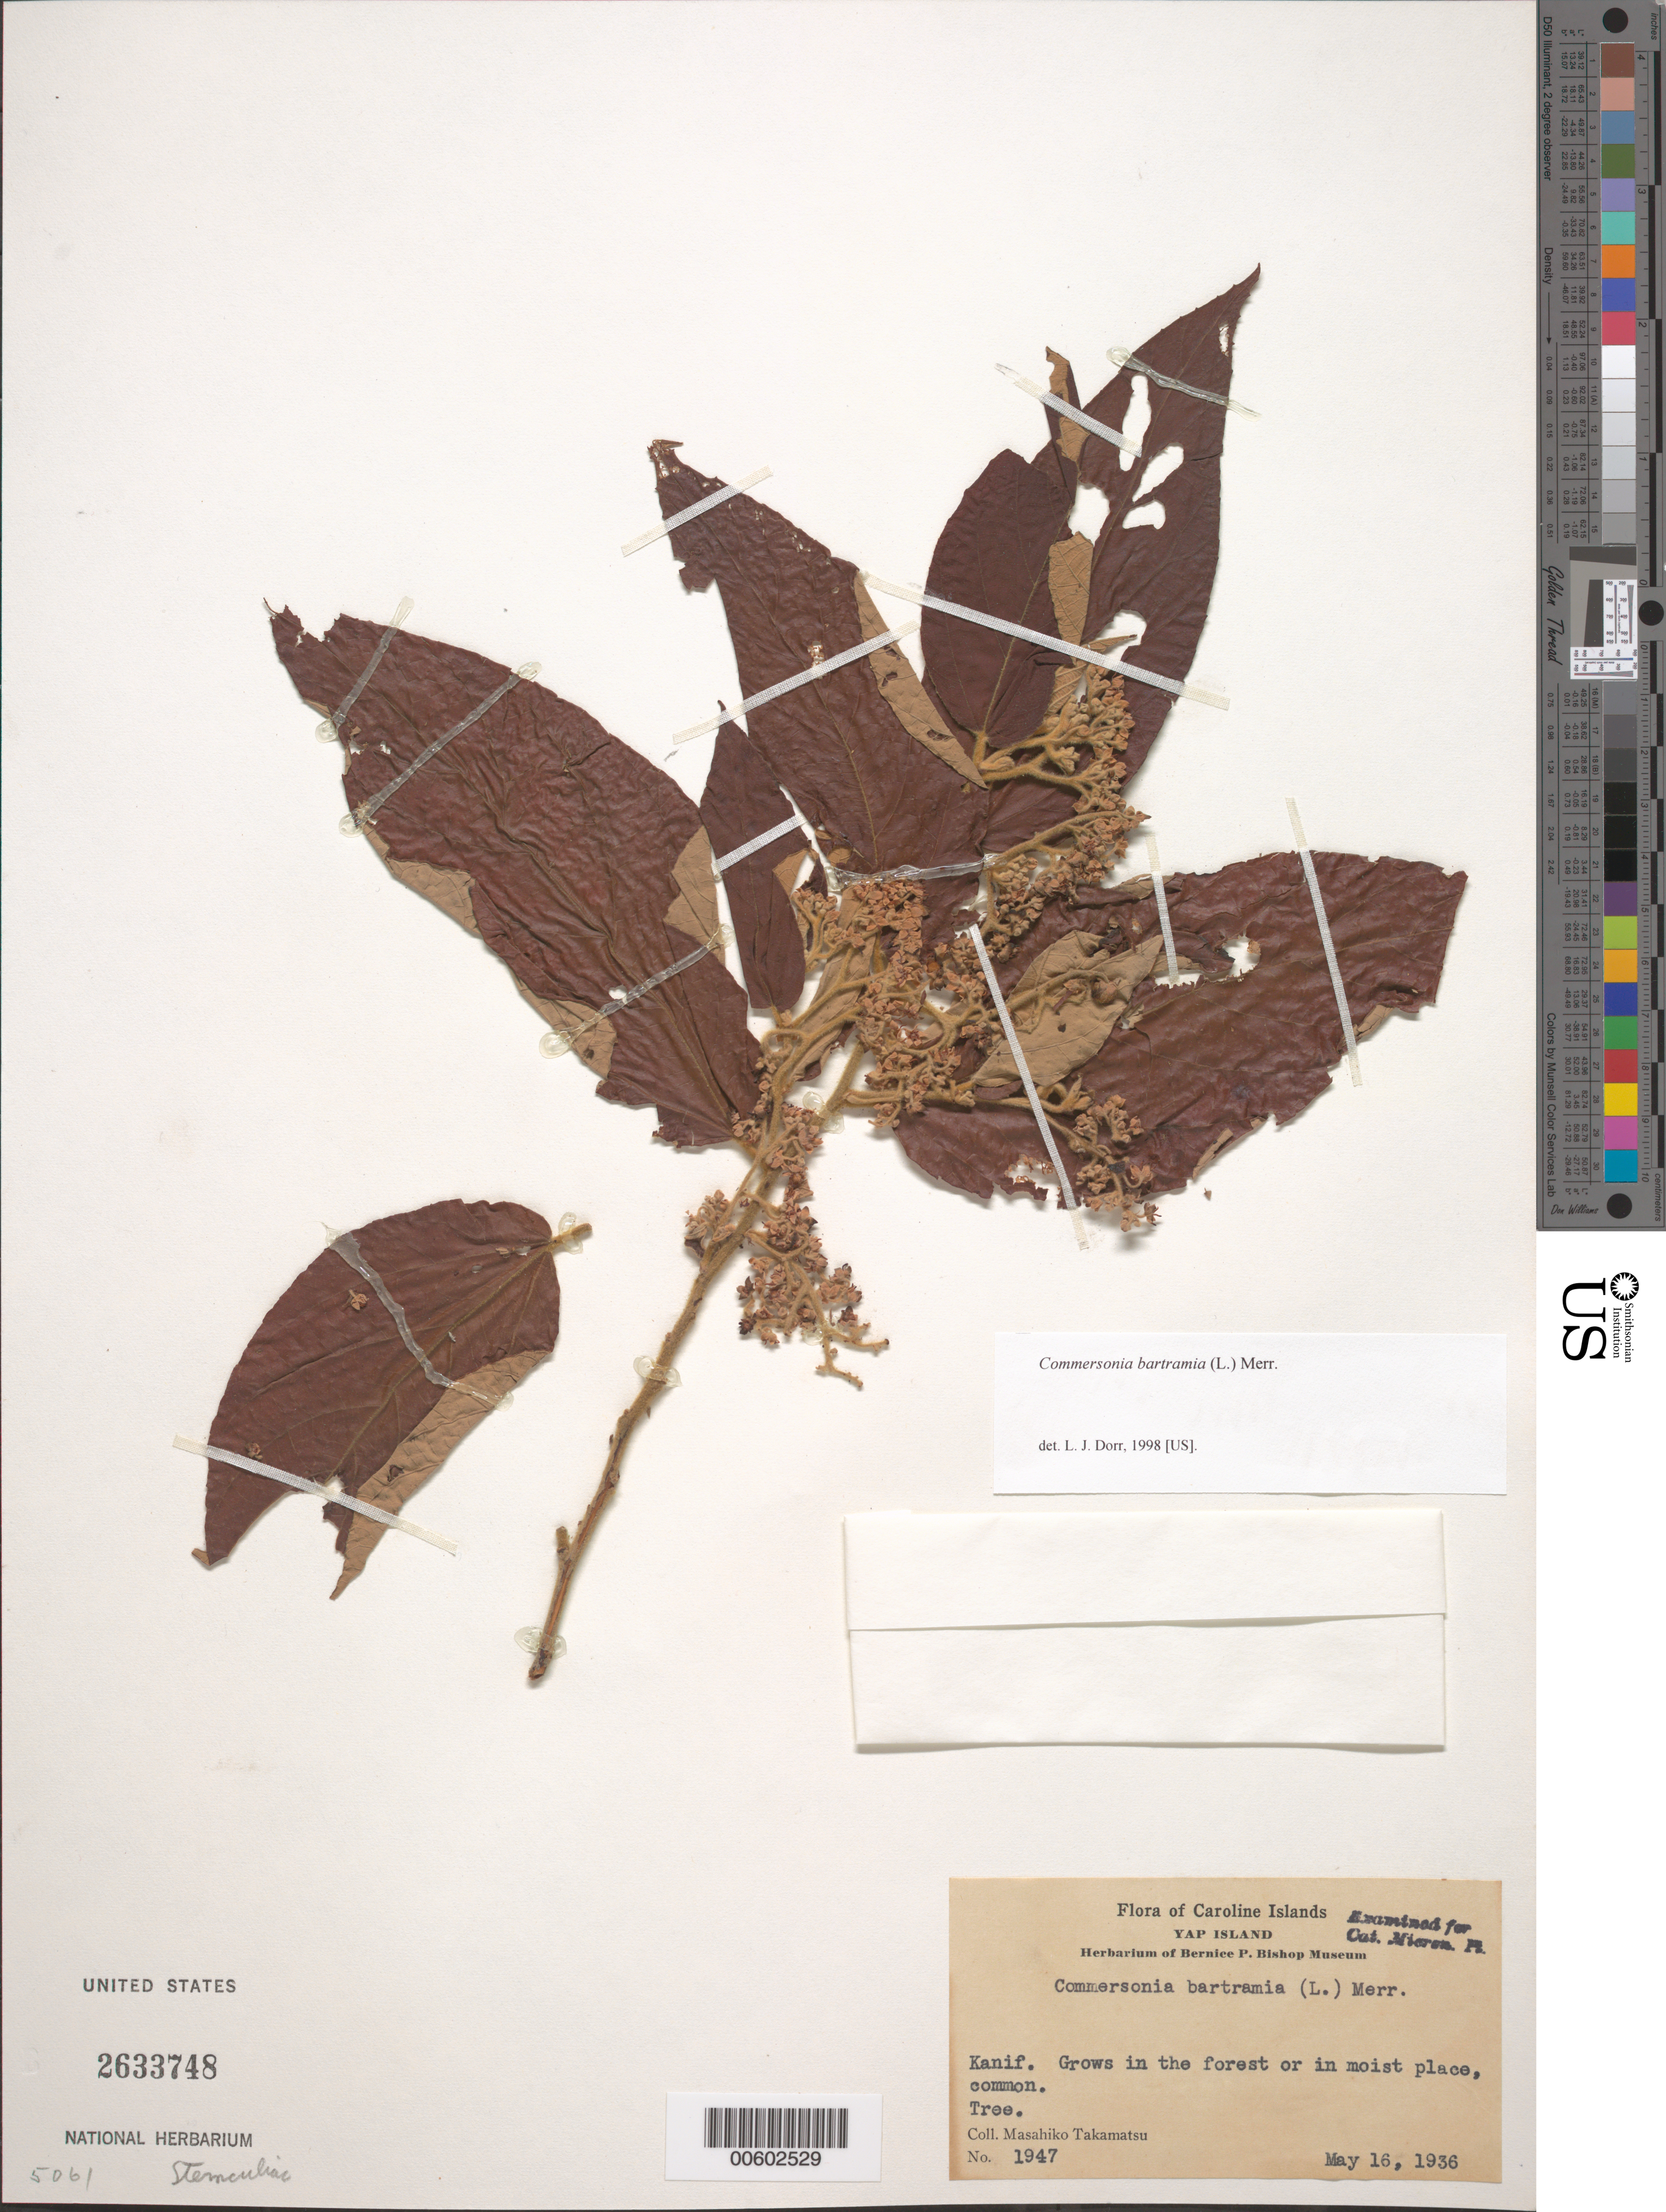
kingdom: Plantae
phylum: Tracheophyta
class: Magnoliopsida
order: Malvales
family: Malvaceae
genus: Commersonia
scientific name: Commersonia bartramia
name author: (L.) Merr.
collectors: M. Takamatsu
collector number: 1947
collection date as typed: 16 May 1936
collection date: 1936-05-16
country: Micronesia, Federated States of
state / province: Yap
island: Yap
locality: Kanif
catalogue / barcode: US 2633748